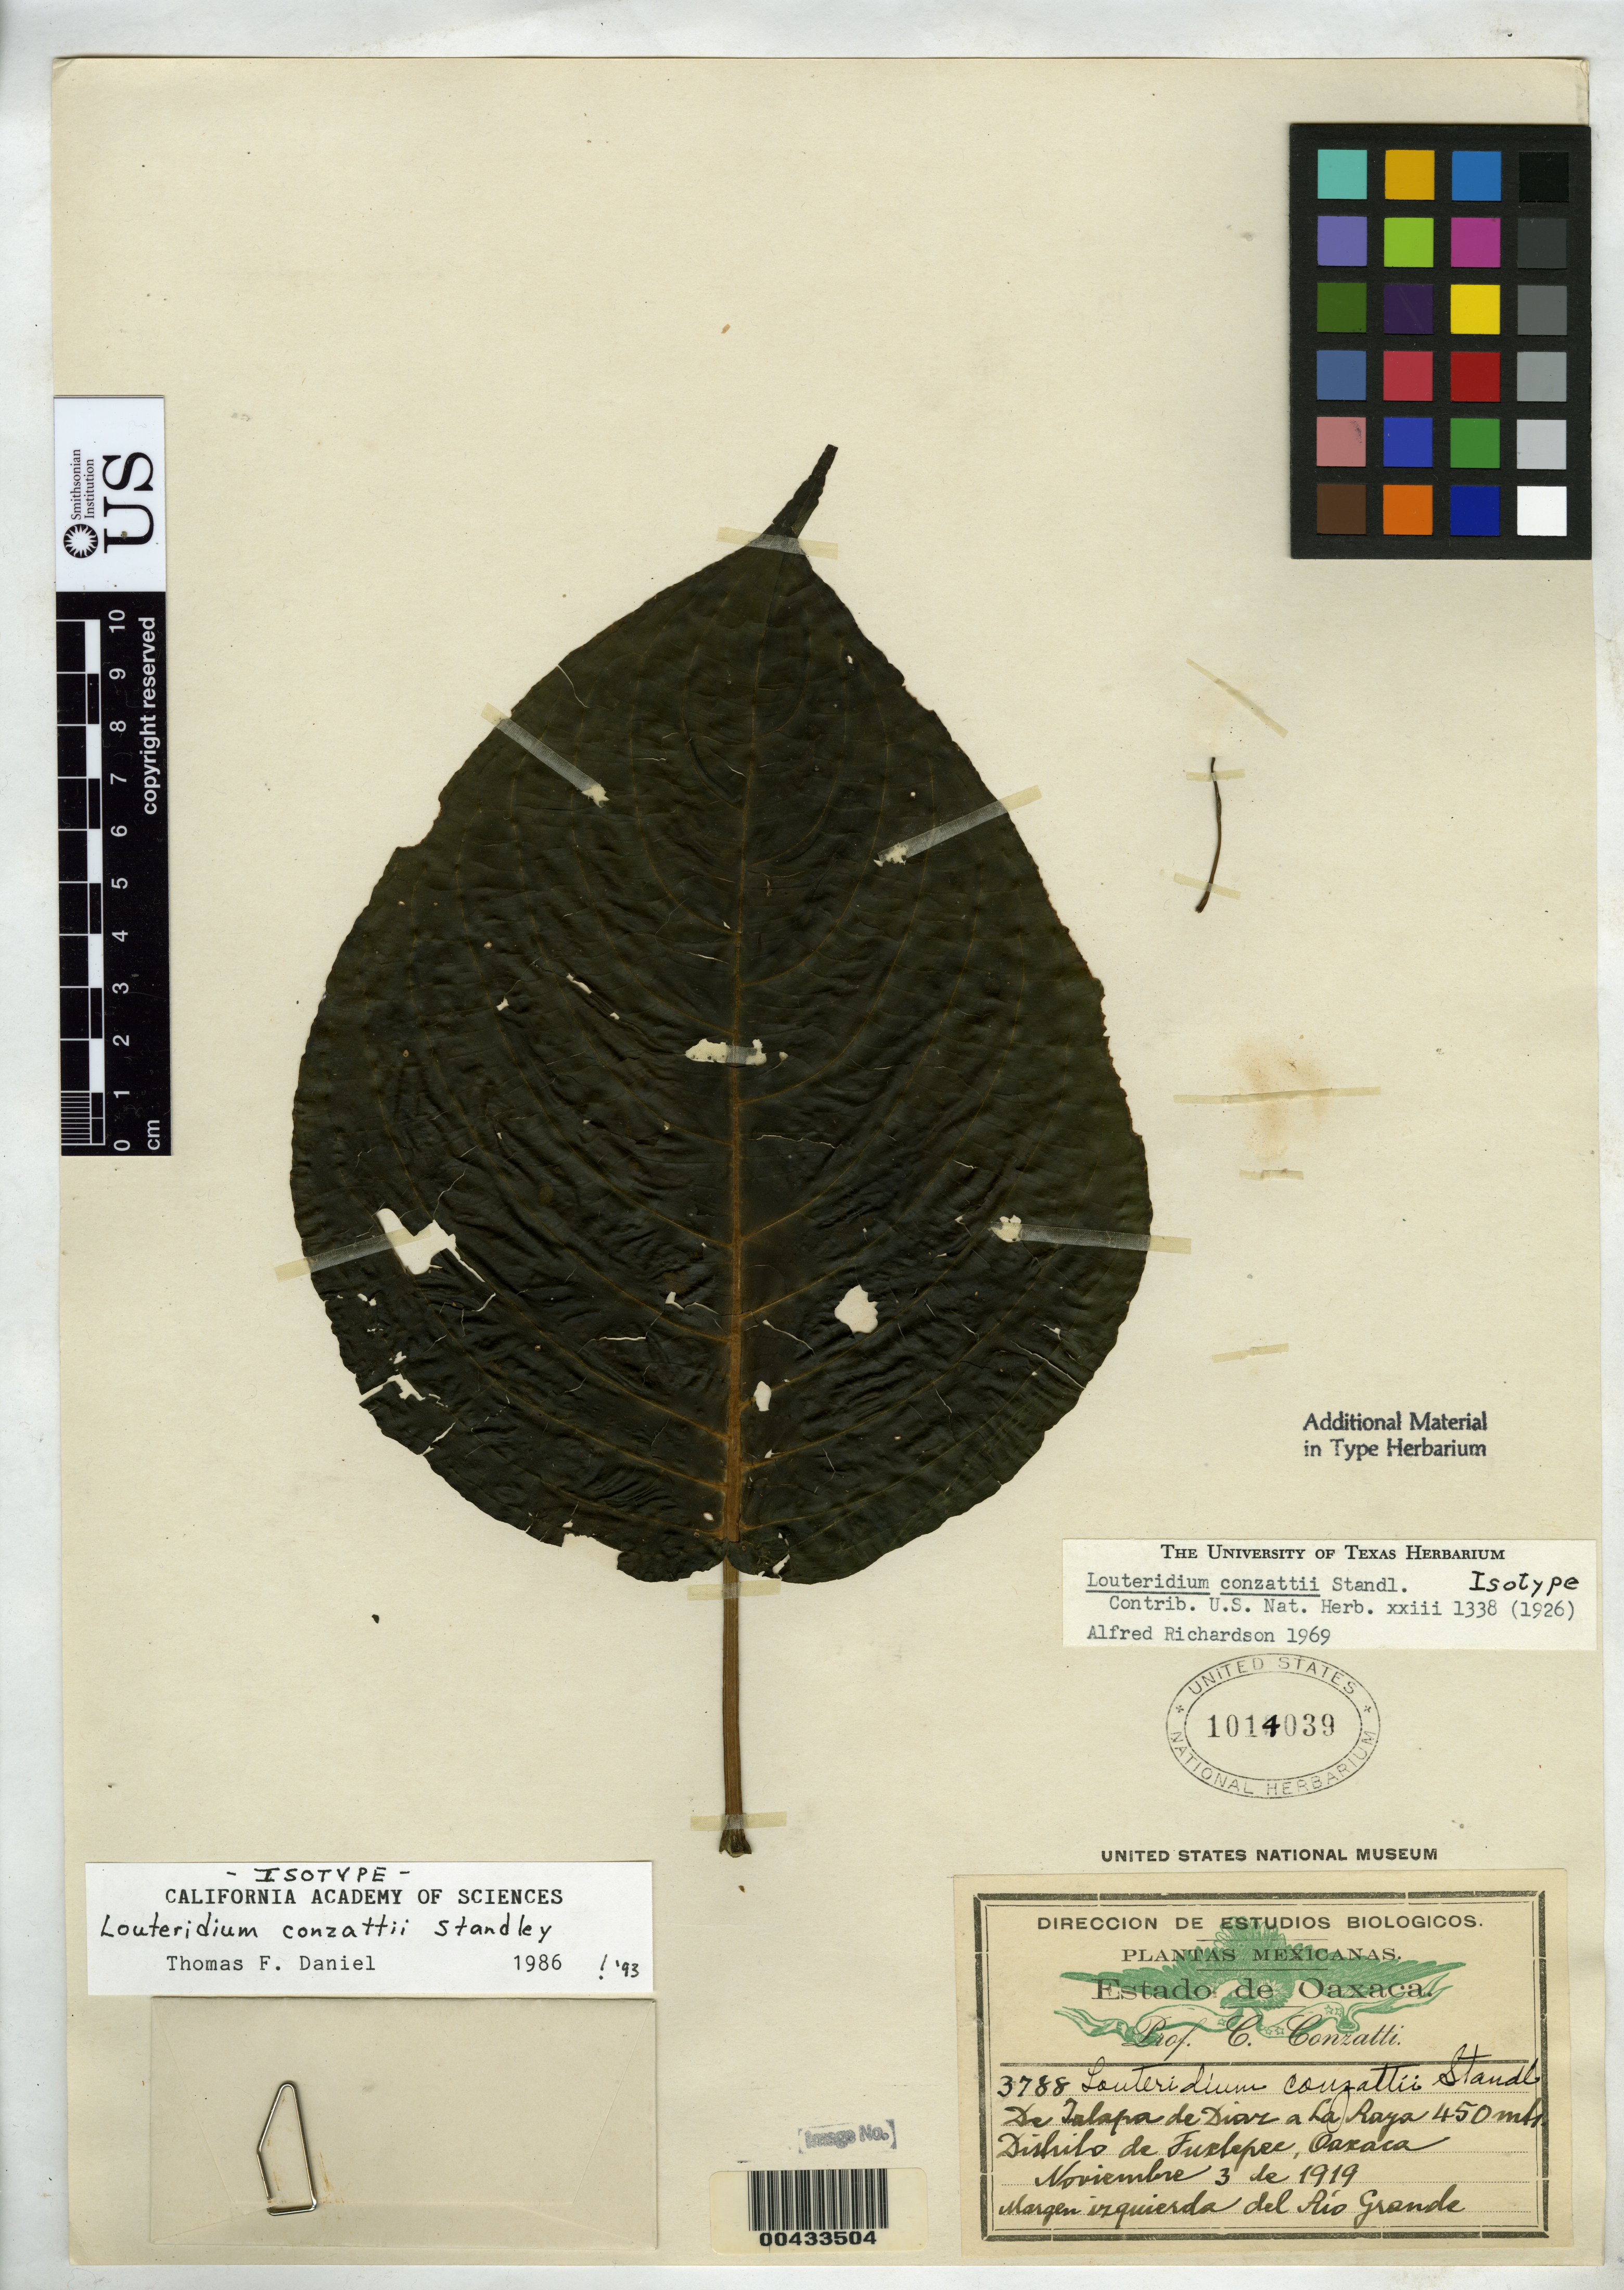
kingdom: Plantae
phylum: Tracheophyta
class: Magnoliopsida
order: Lamiales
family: Acanthaceae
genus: Louteridium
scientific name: Louteridium conzattii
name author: Standl.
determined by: Richardson, A. T.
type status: Isotype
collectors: C. Conzatti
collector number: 3788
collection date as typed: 03 Nov 1919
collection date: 1919-11-03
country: Mexico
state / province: Oaxaca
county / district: Tuxtepec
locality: Margen izquierda del Rio Grande, de Jalapa a La Raya, 450 mts. Dishilo de Tuxlepec, Oaxaca.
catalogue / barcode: US 1014039